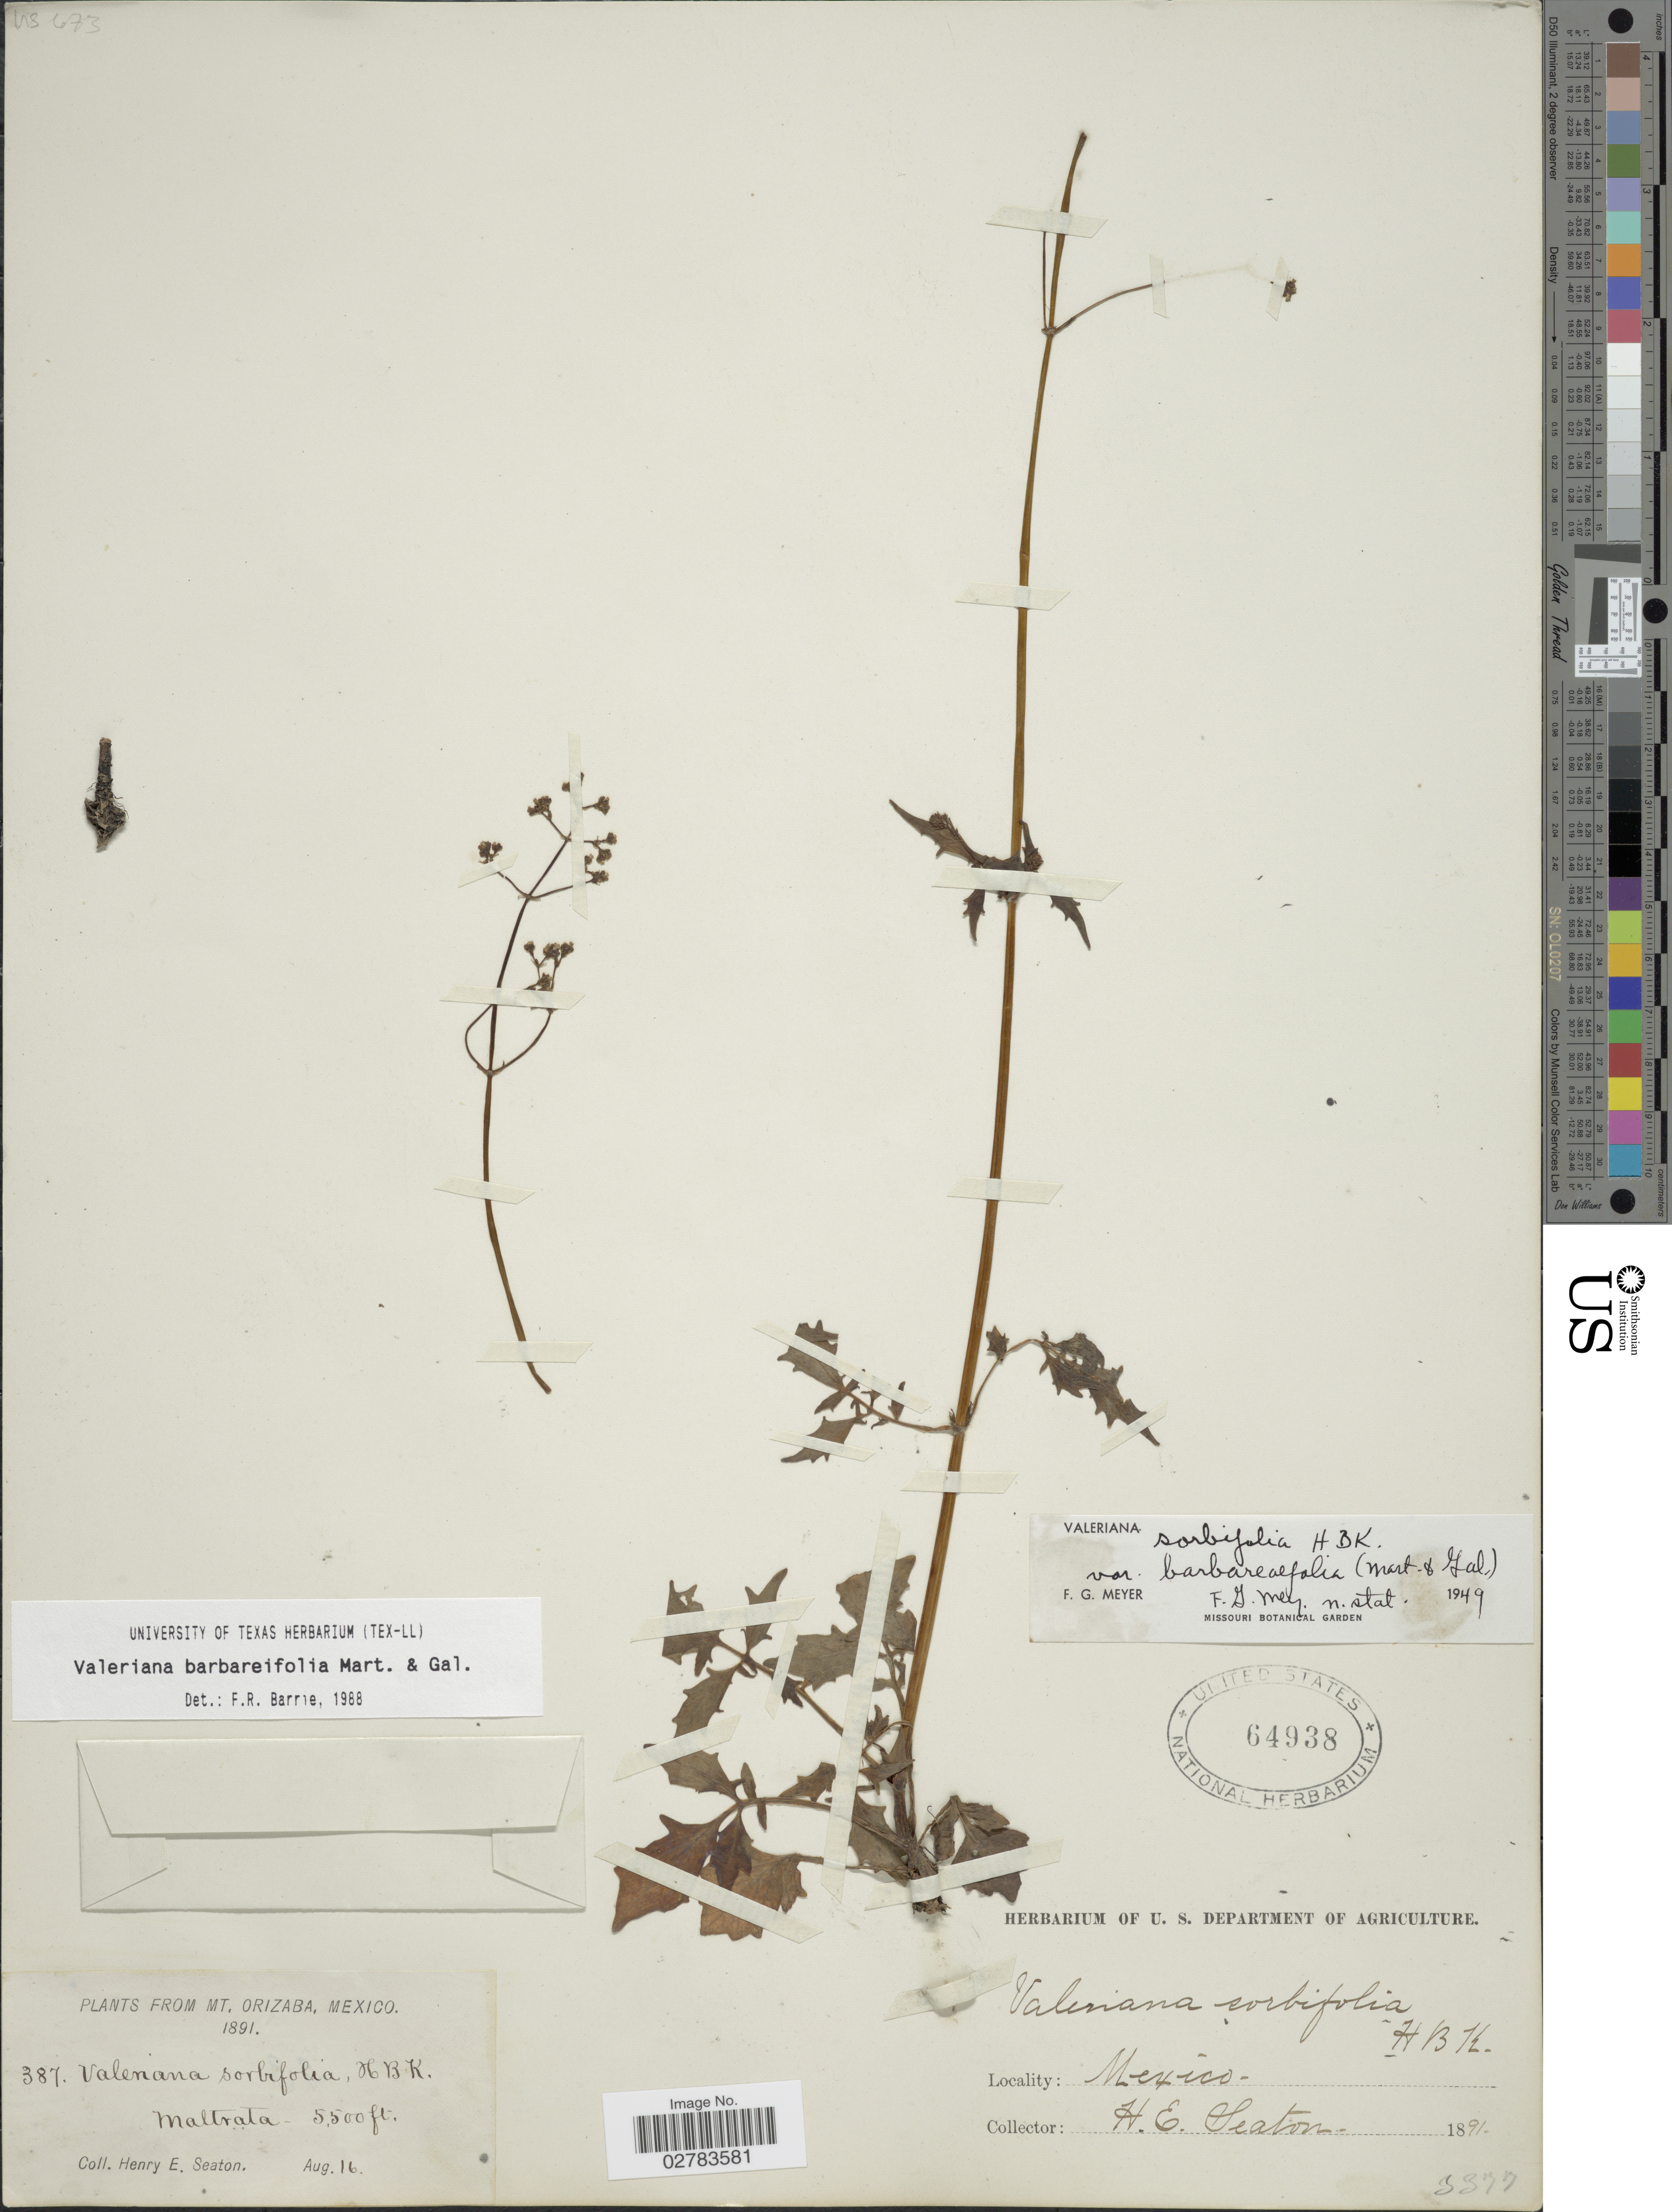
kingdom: Plantae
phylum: Tracheophyta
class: Magnoliopsida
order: Dipsacales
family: Caprifoliaceae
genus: Valeriana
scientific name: Valeriana barbareifolia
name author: M. Martens & Galeotti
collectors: H. E. Seaton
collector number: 387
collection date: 1891-08-16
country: Mexico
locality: Mt. Orizaba, Maltrata.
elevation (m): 1676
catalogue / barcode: US 64938